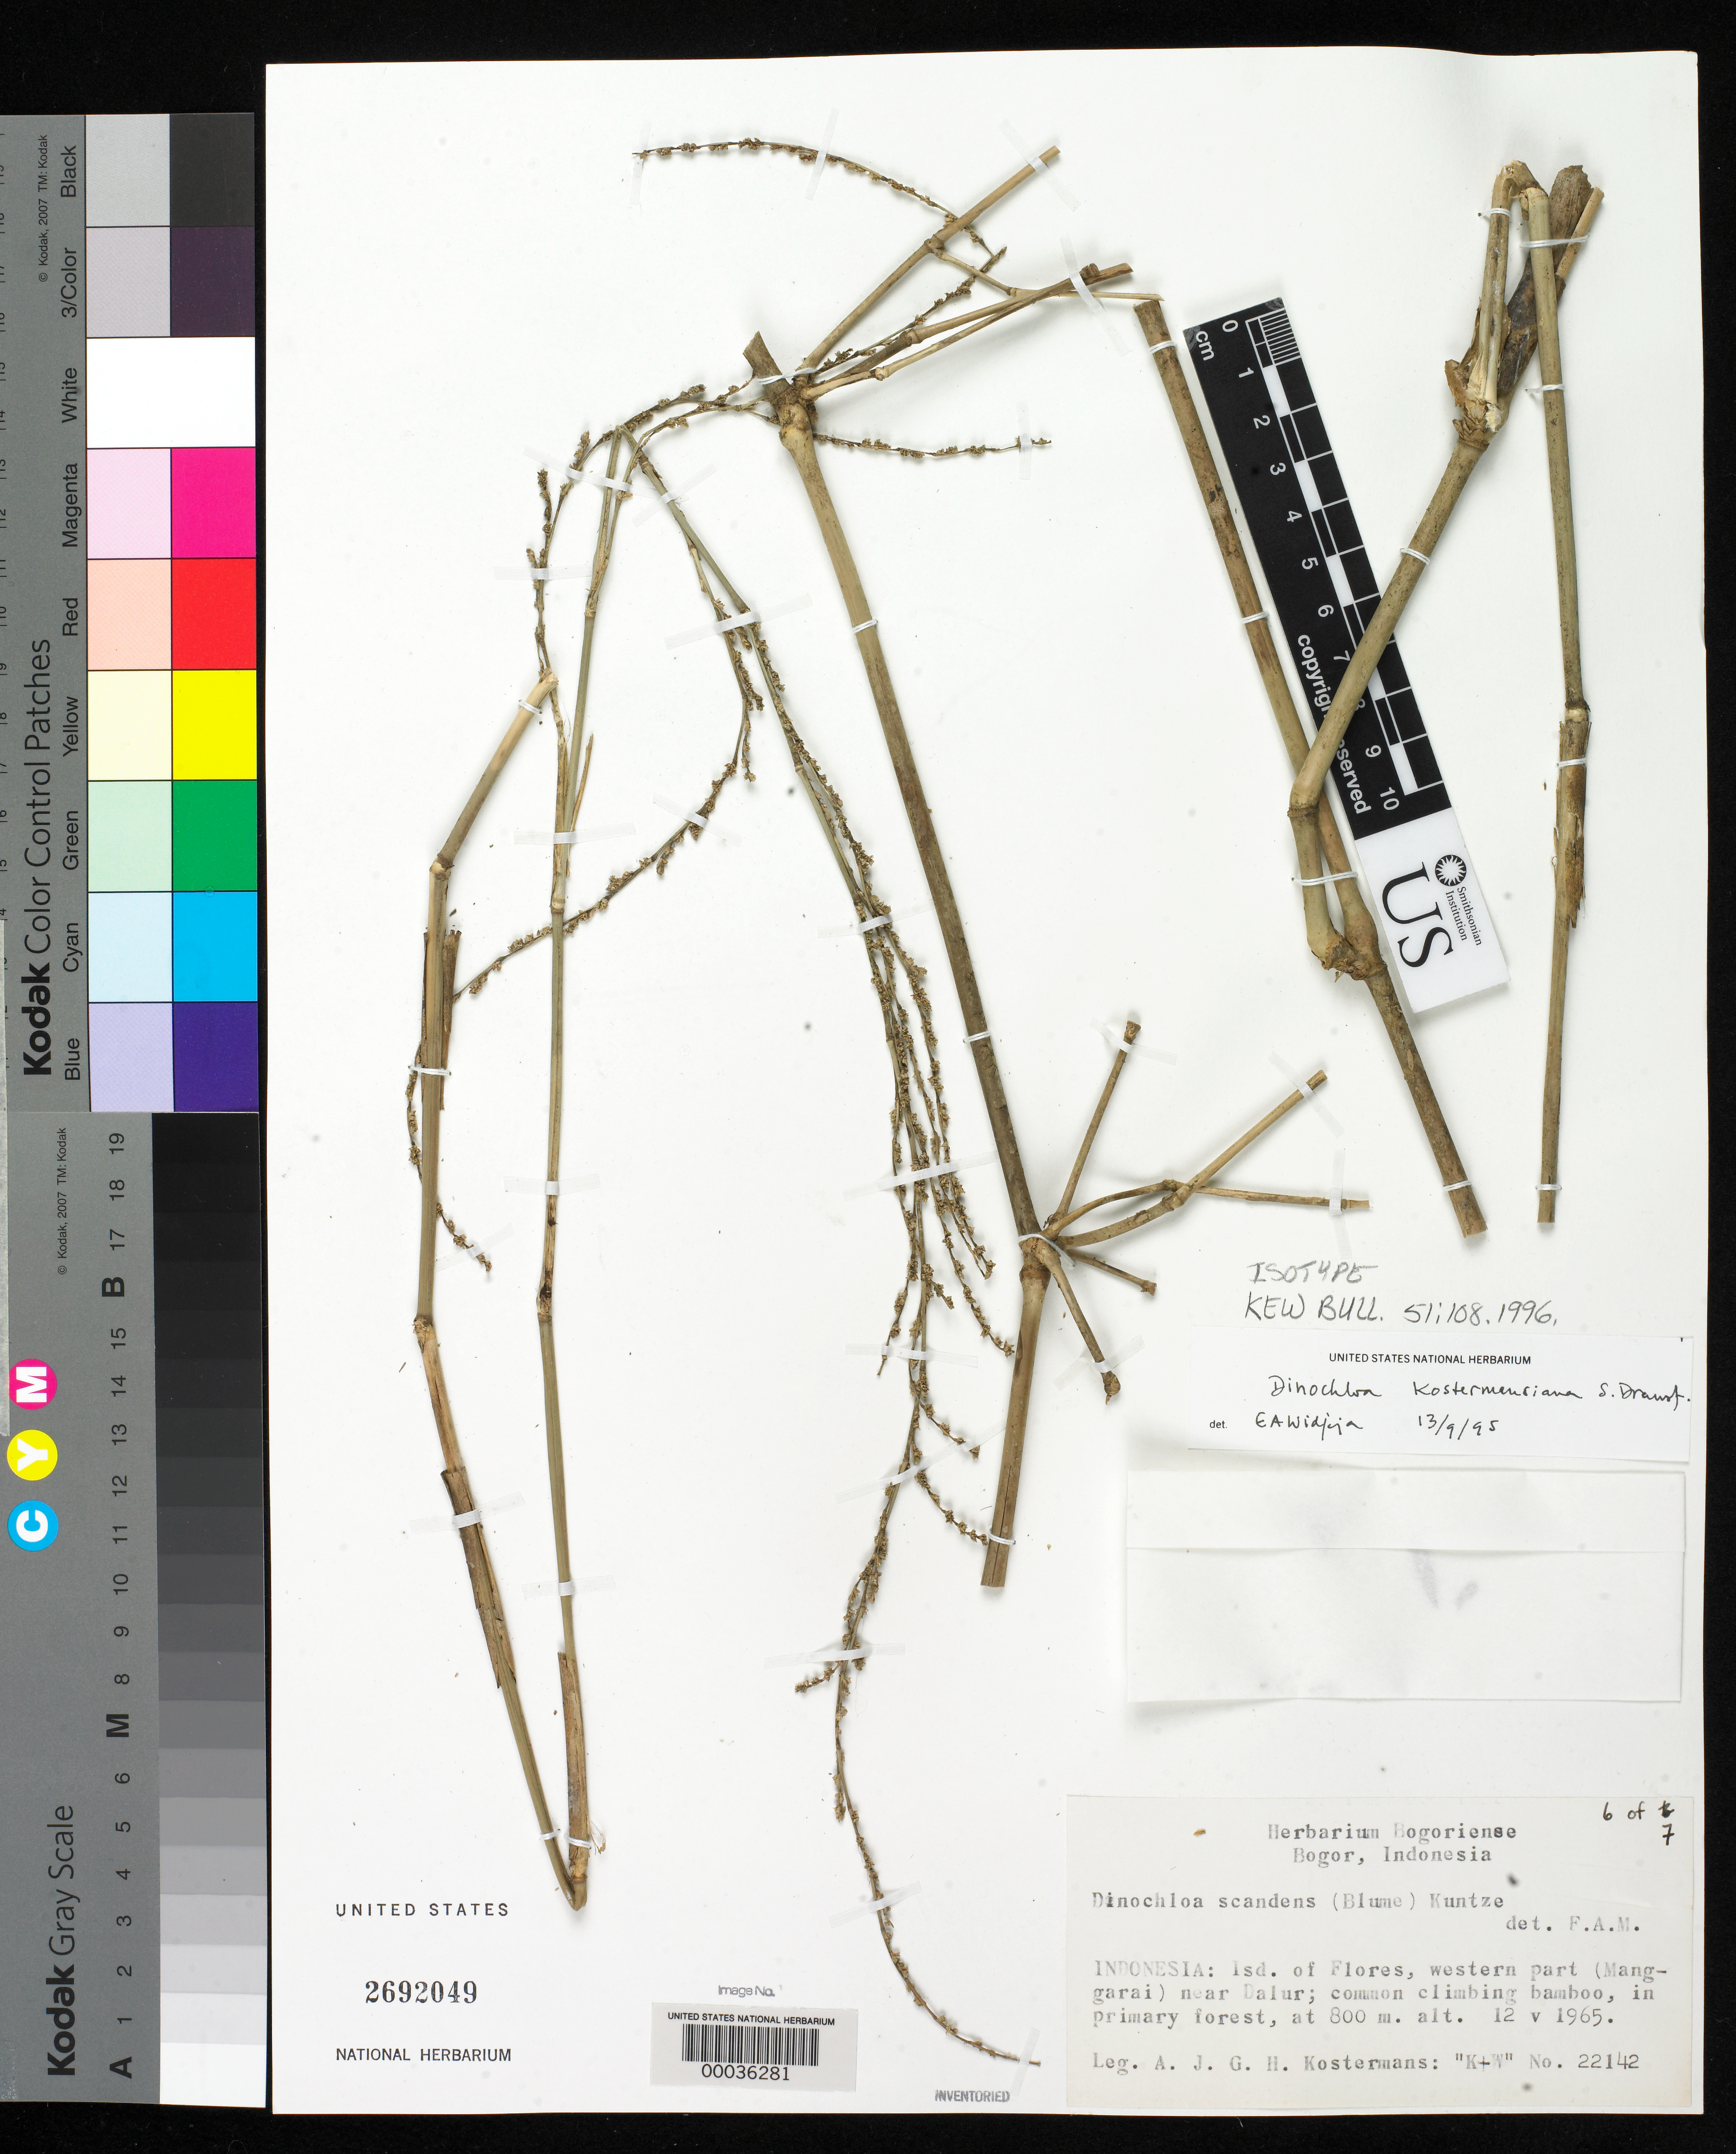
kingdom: Plantae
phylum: Tracheophyta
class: Liliopsida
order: Poales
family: Poaceae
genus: Dinochloa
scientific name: Dinochloa kostermansiana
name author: S. Dransf.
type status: Isotype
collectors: A. J. G. Kostermans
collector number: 22142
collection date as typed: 12 May 1965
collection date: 1965-05-12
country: Indonesia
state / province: Nusa Tenggara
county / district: Nusa Tenggara Timur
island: Flores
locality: Near Dalur.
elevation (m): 800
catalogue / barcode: US 2692049